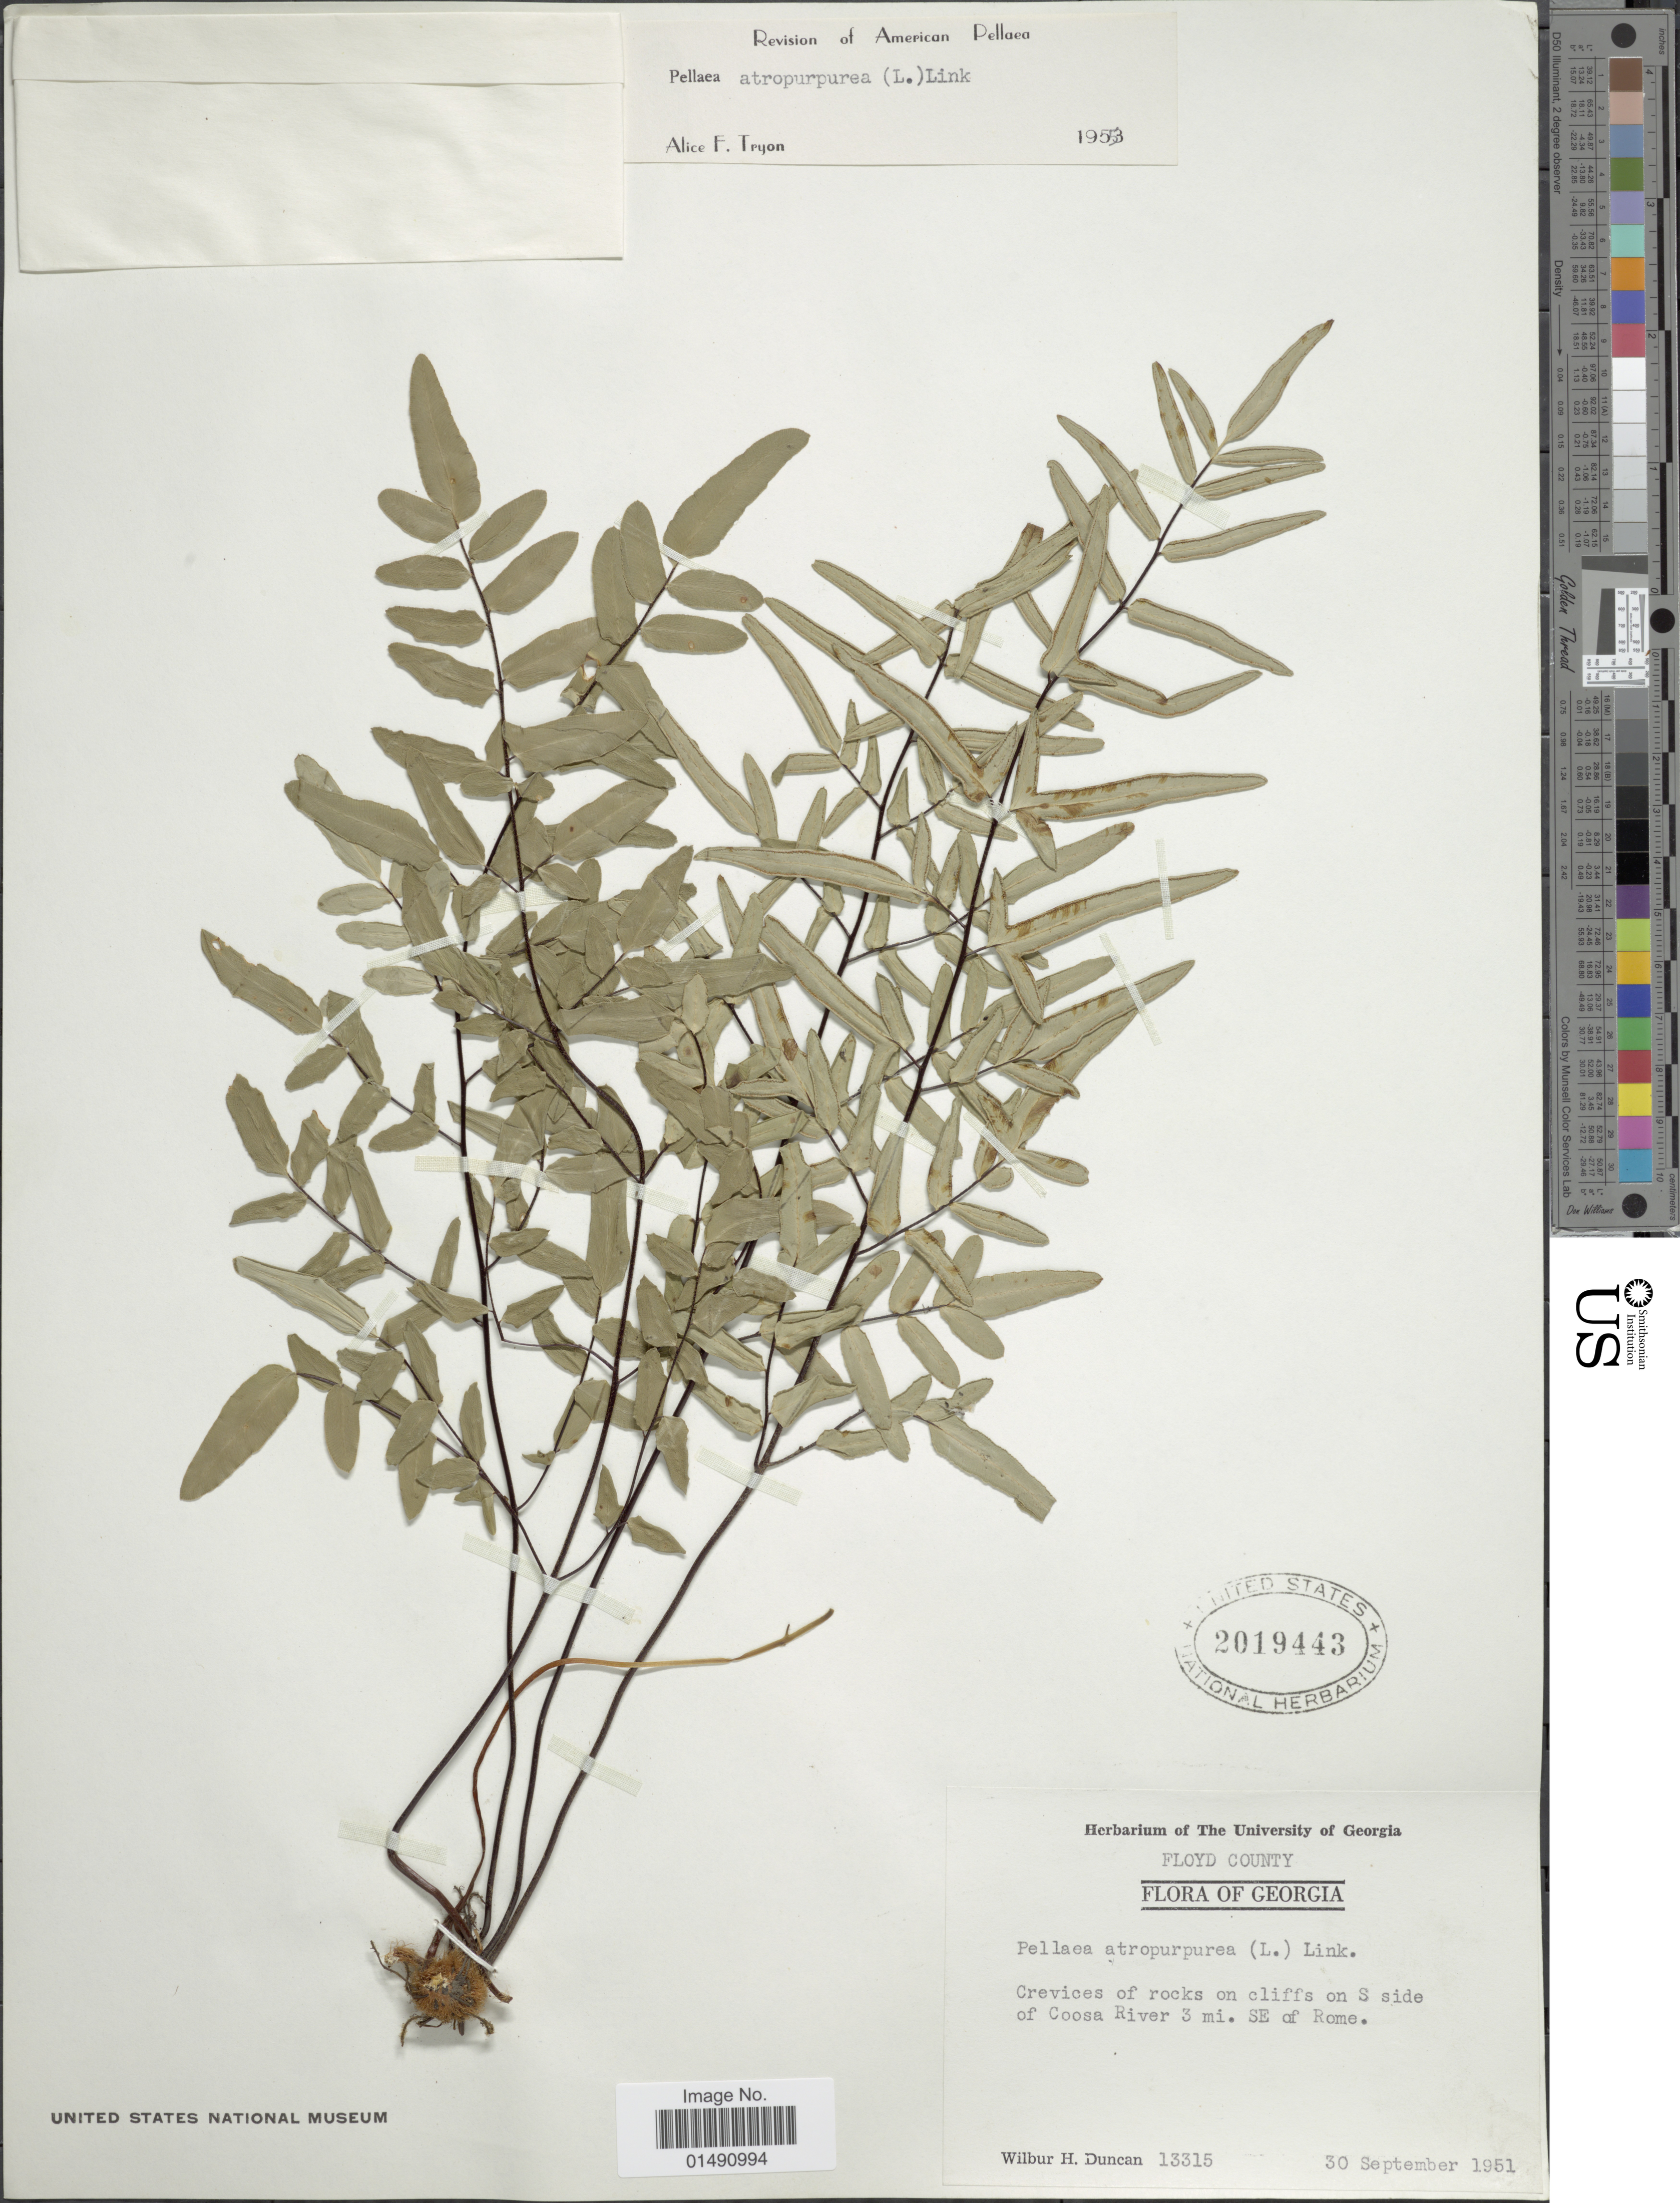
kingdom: Plantae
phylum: Tracheophyta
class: Polypodiopsida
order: Polypodiales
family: Pteridaceae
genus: Pellaea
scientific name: Pellaea atropurpurea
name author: (L.) Link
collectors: W. H. Duncan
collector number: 13315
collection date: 1951-09-30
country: United States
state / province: Georgia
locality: Floyd County, Crevices of rocks on cliffs on S side of Coosa River 3 mi. SE of Rome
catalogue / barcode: US 2019443